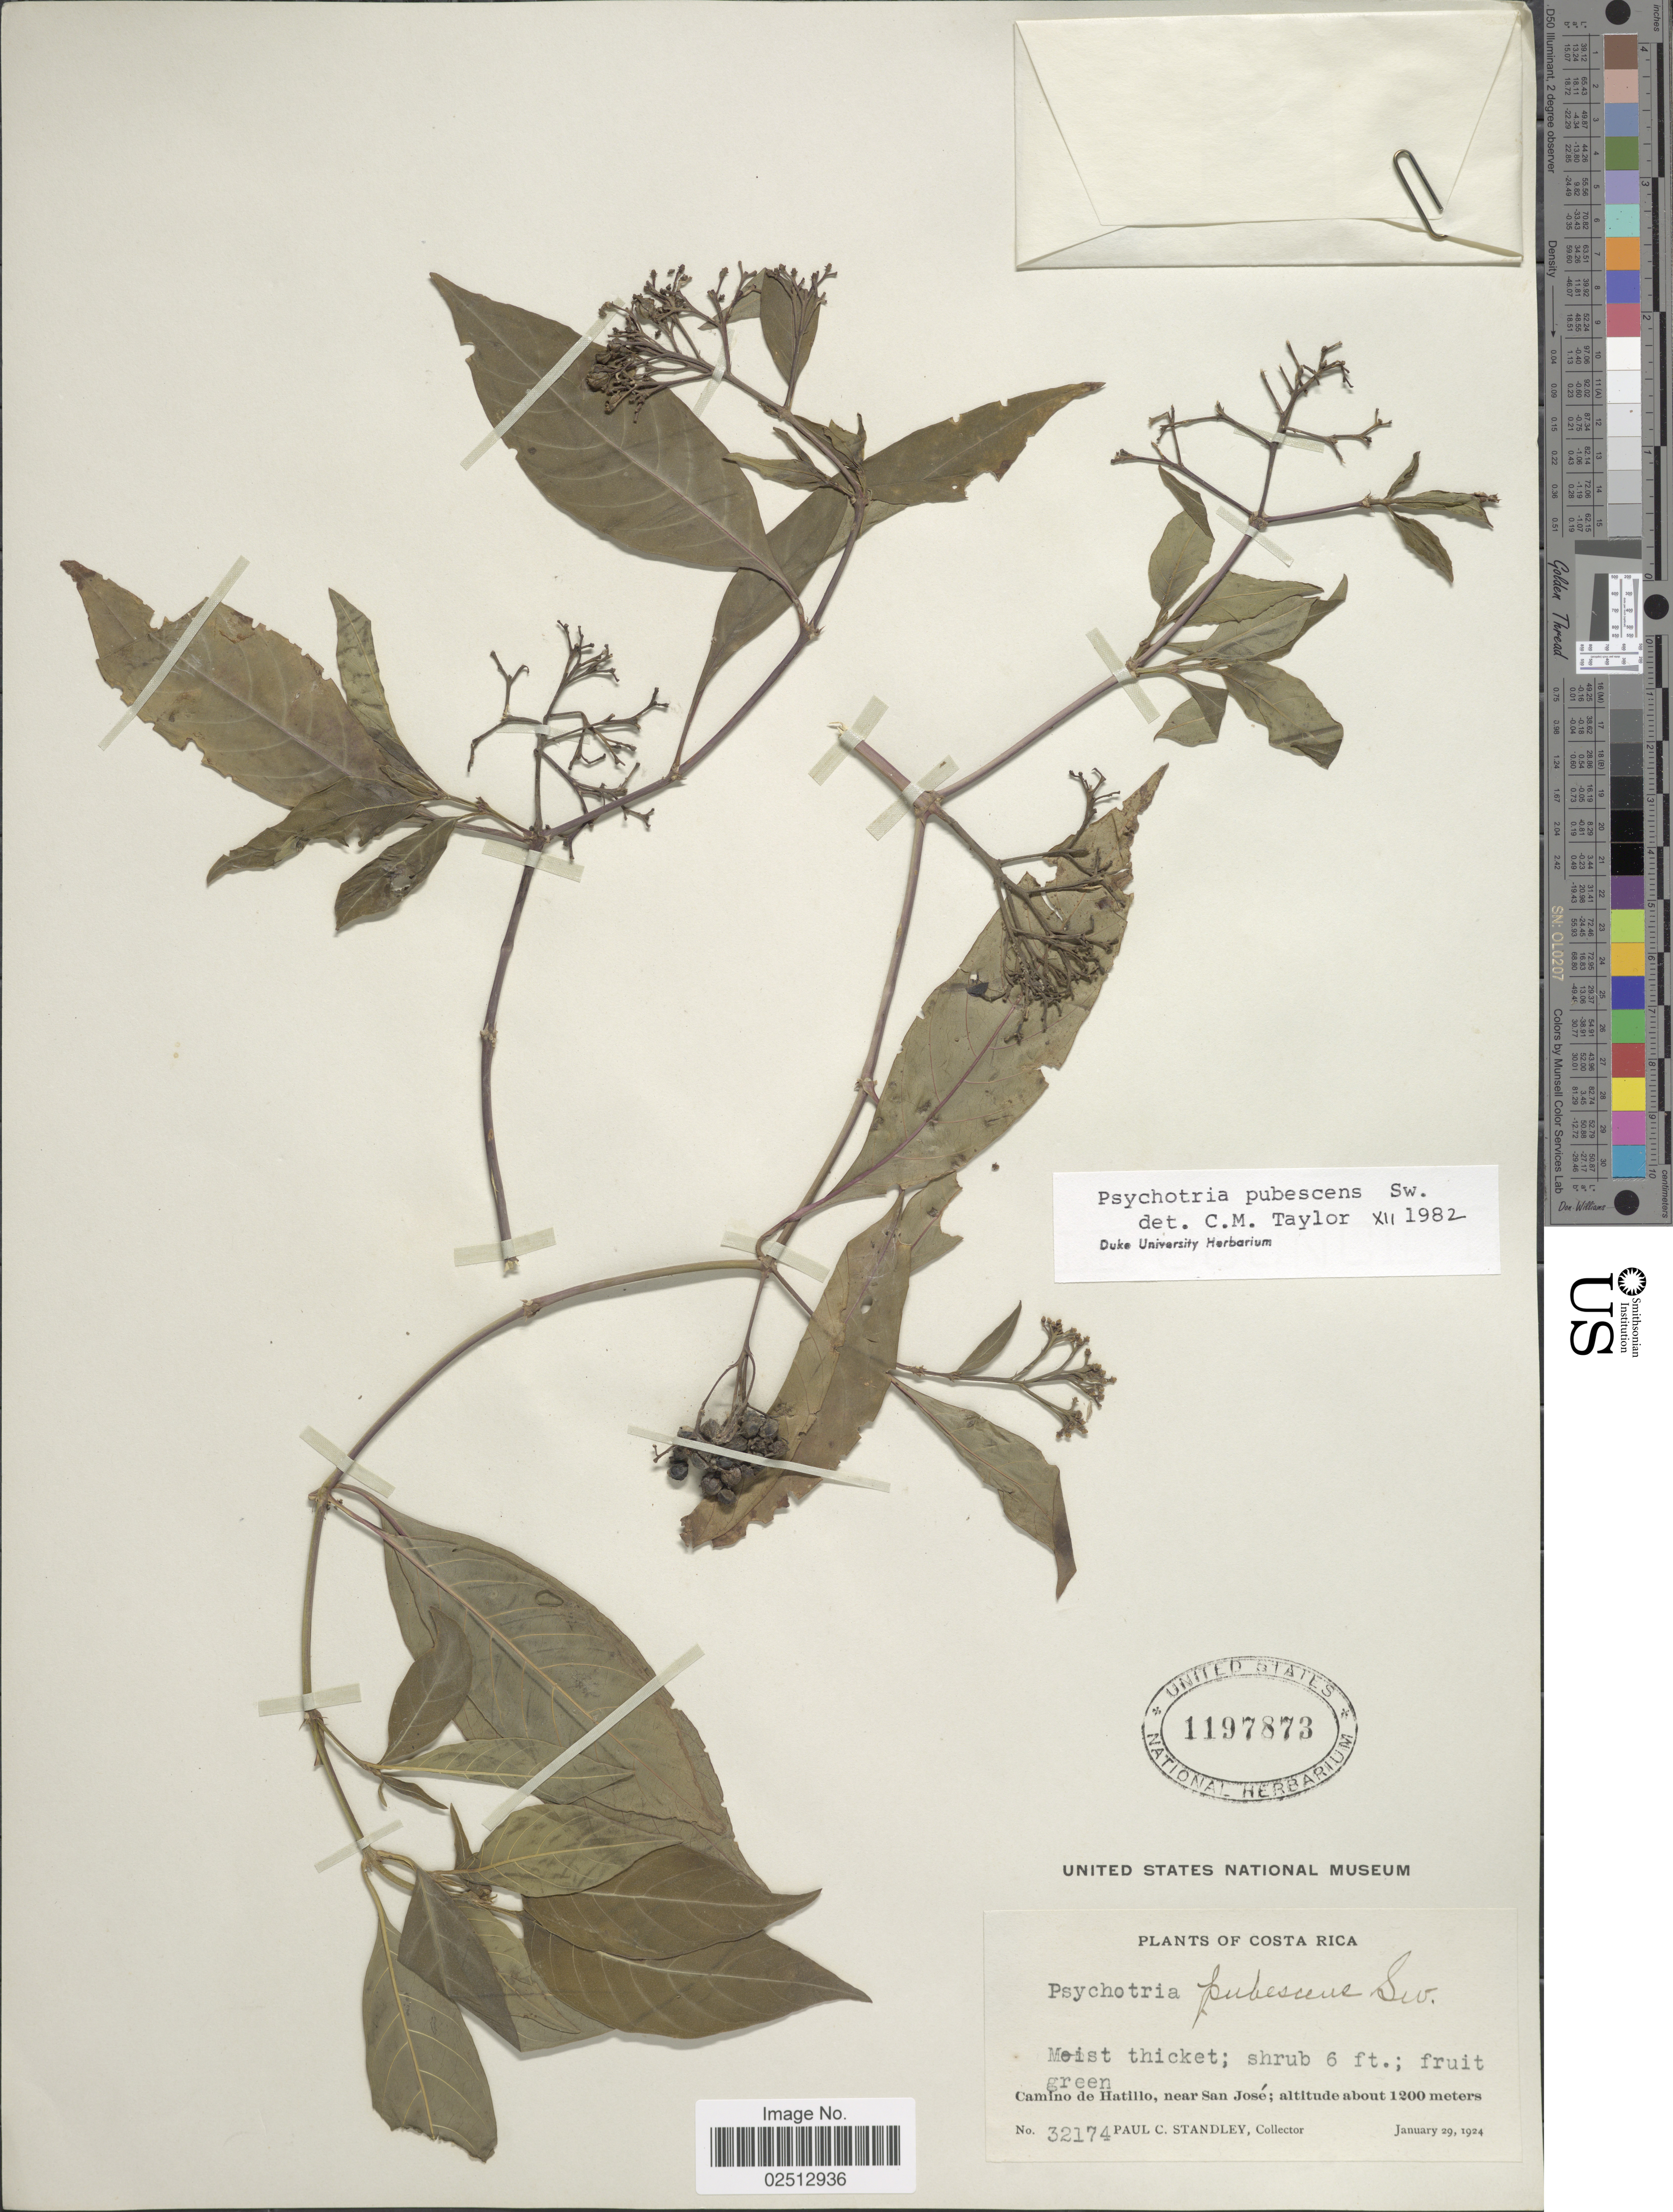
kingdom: Plantae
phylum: Tracheophyta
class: Magnoliopsida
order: Gentianales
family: Rubiaceae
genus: Psychotria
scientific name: Psychotria pubescens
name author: Sw.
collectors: P. C. Standley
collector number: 32174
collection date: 1924-01-29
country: Costa Rica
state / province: San José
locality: Camino de Hatillo, near San Jose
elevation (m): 1200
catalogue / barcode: US 1197873